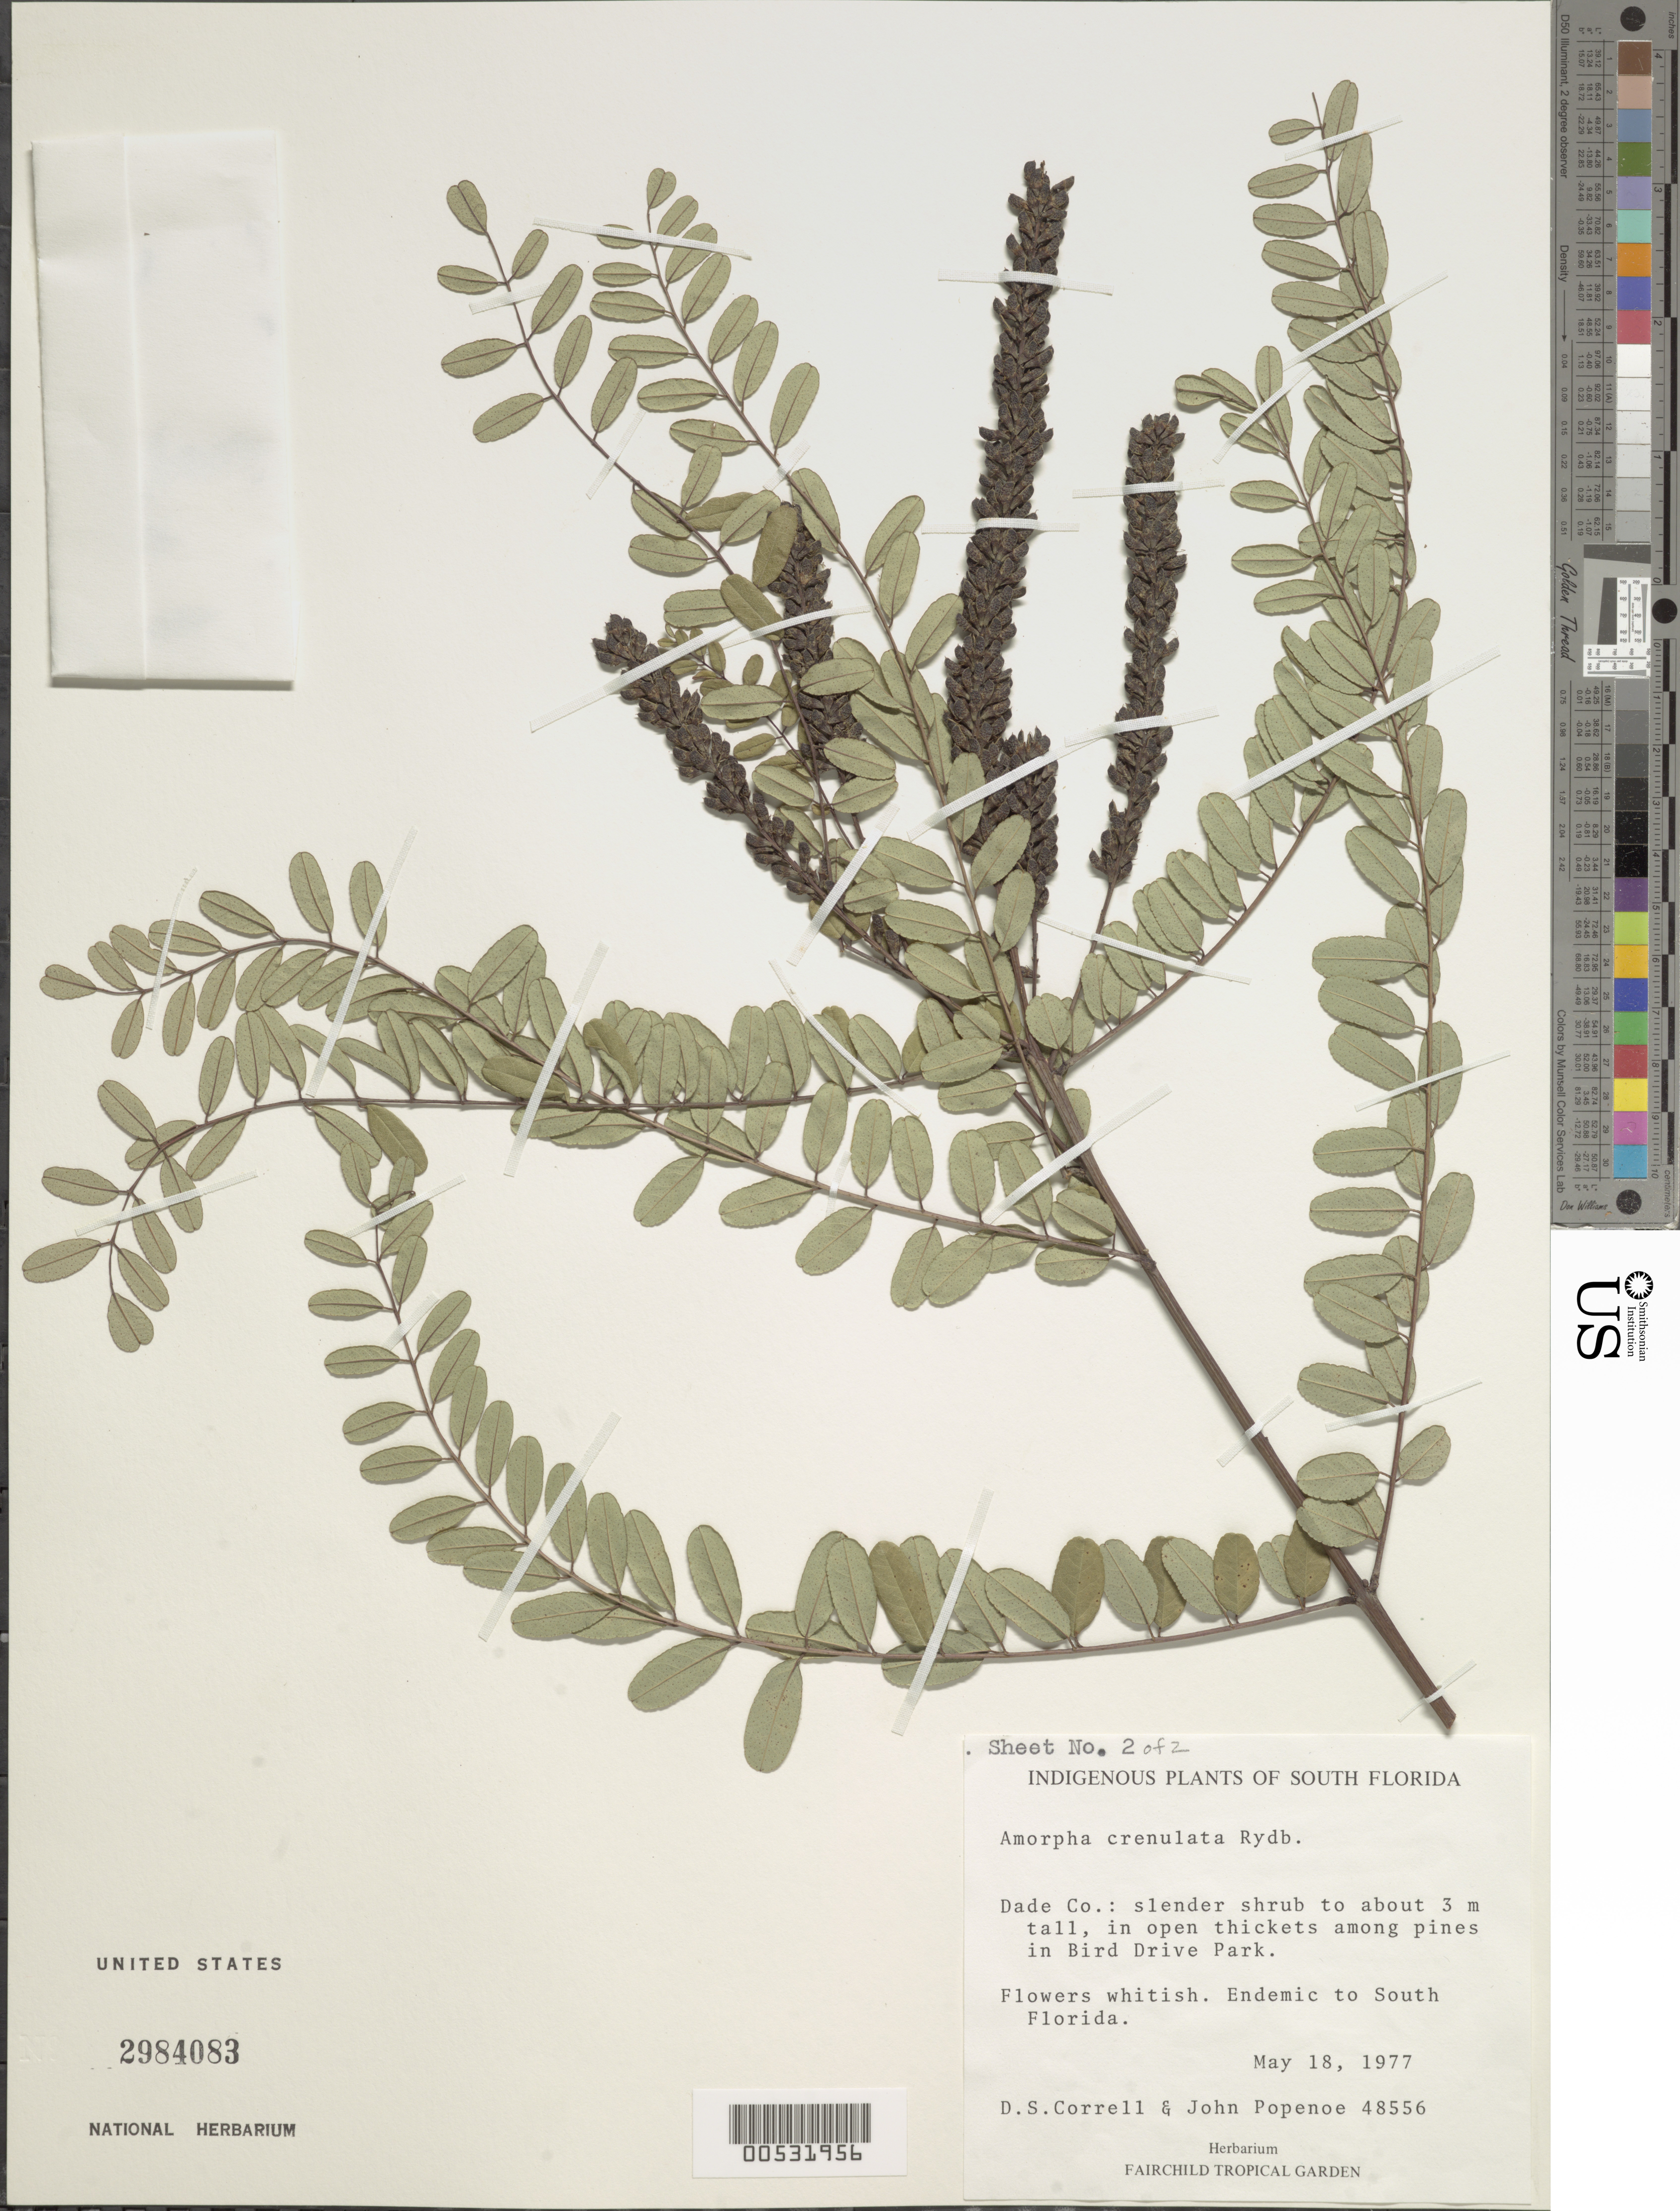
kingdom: Plantae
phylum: Tracheophyta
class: Magnoliopsida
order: Fabales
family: Fabaceae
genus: Amorpha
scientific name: Amorpha crenulata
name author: Rydb.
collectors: D. S. Correll & J. Popenoe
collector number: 48556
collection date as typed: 18 May 1977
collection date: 1977-05-18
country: United States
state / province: Florida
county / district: Dade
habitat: In open thickets among pines.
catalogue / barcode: US 2984083